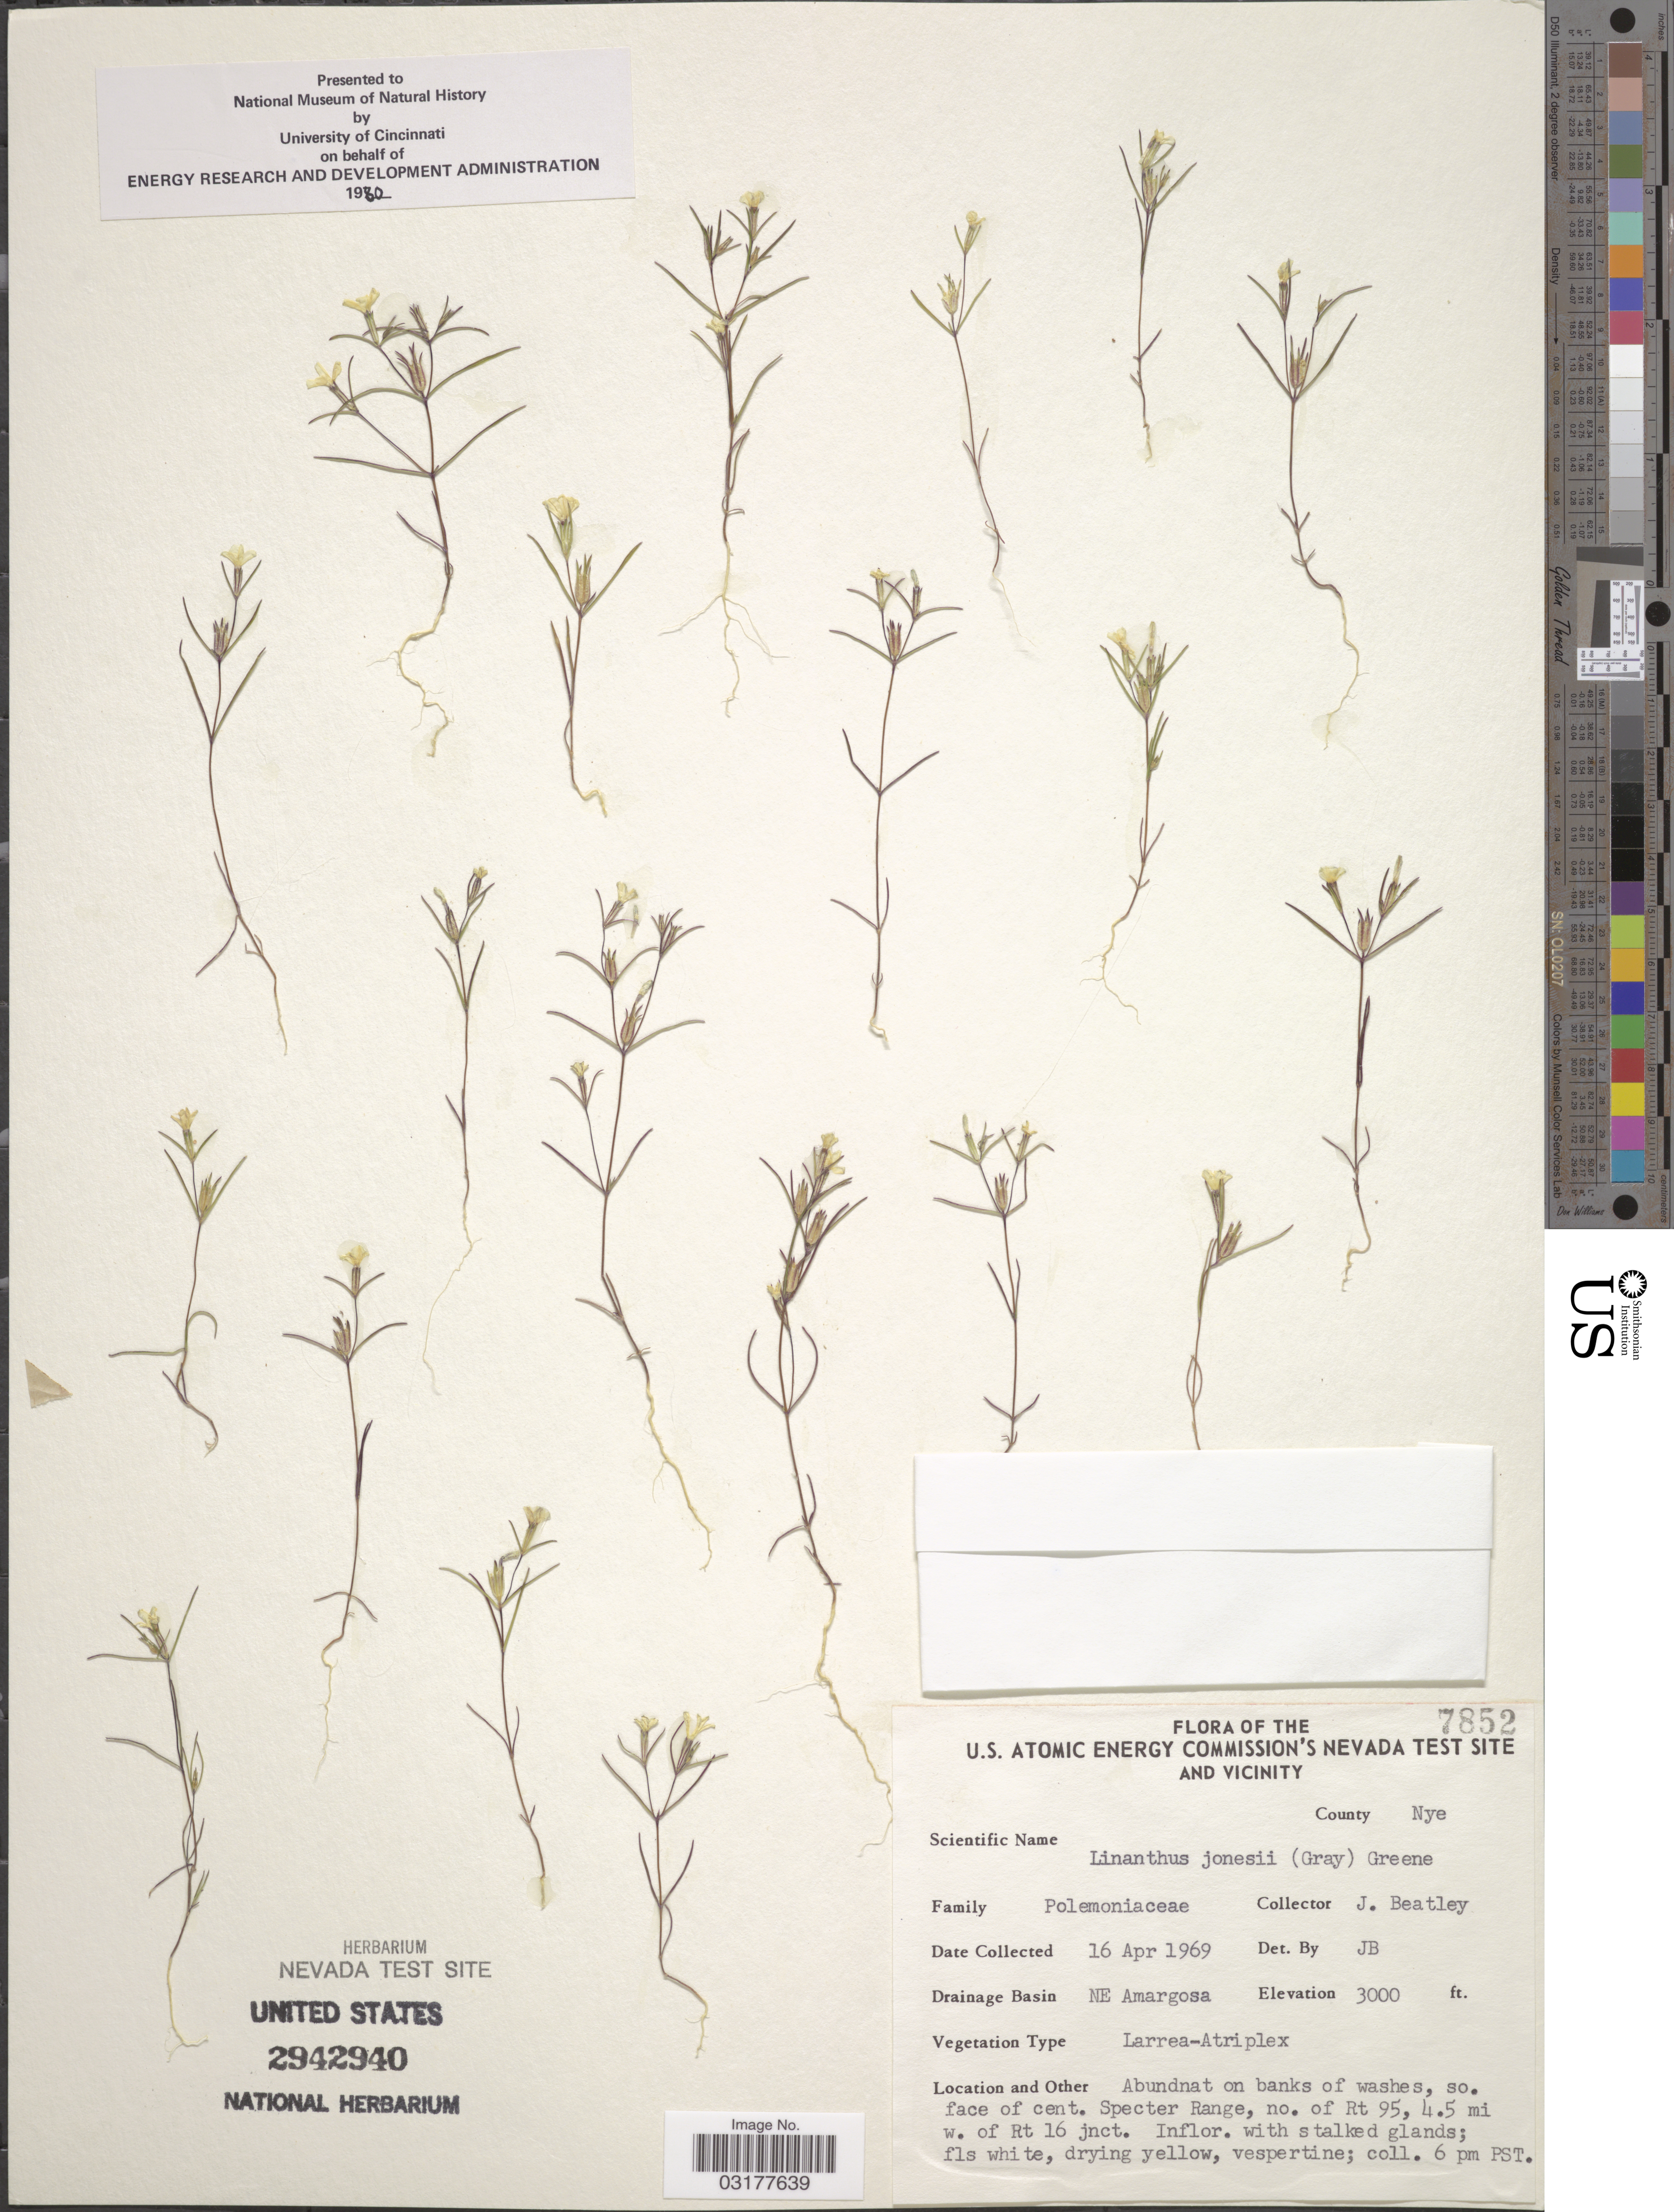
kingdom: Plantae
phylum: Tracheophyta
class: Magnoliopsida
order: Ericales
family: Polemoniaceae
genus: Linanthus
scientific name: Linanthus jonesii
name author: (A. Gray) Greene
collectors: J. C. Beatley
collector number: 7852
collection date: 1969-04-16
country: United States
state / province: Nevada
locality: U.S. Atomic Energy Commission's Nevada Test Site and Vicinity. County Nye. Drainage Basin NE Amargosa. Abundant on banks of washes, so. face of cent. Specter Range, no. of Rt 95, 4.5 mi w. of Rt 16 jnct.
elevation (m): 914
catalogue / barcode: US 2942940